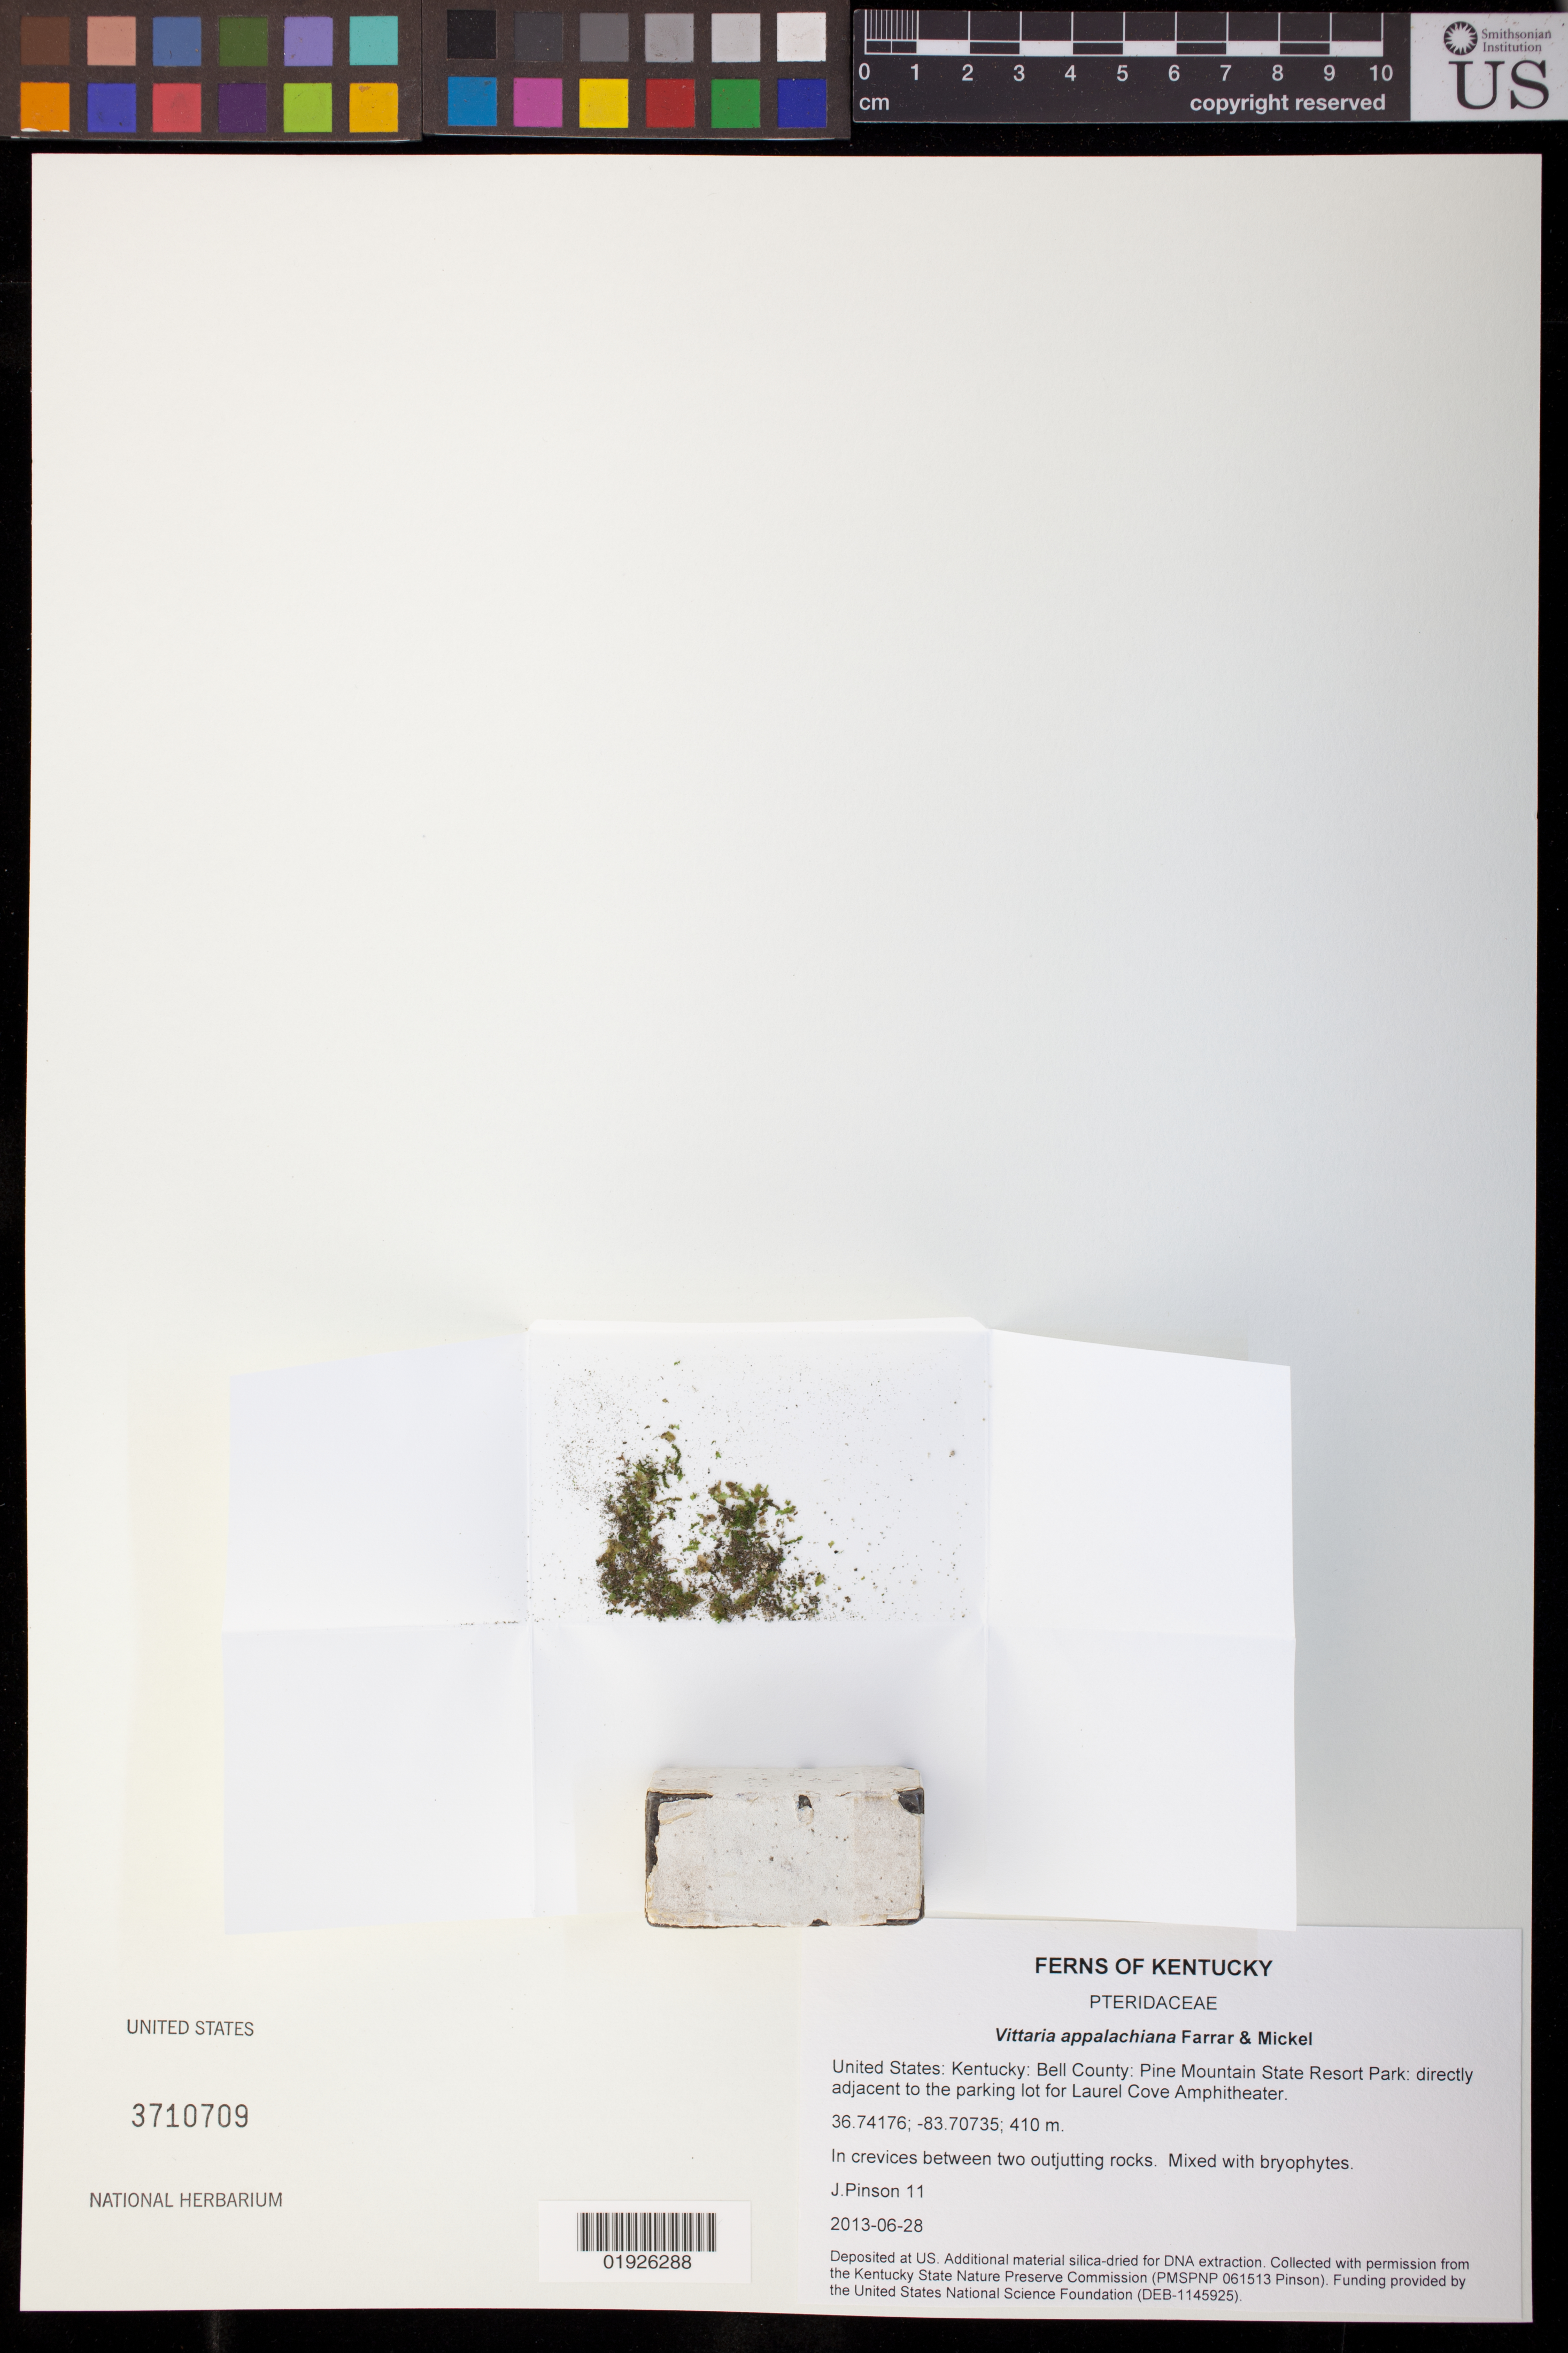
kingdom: Plantae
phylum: Tracheophyta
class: Polypodiopsida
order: Polypodiales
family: Pteridaceae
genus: Vittaria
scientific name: Vittaria appalachiana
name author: Farrar & Mickel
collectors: J. Pinson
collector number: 11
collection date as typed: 2013-06-28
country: United States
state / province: Kentucky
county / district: Bell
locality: Pine Mountain State Resort Park: directly adjacent to the parking lot for Laurel Cove Amphitheater.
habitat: In crevices between two outjutting rocks. Mixed with bryophytes.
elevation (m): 410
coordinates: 36.74176, -83.70735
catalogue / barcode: US 3710709